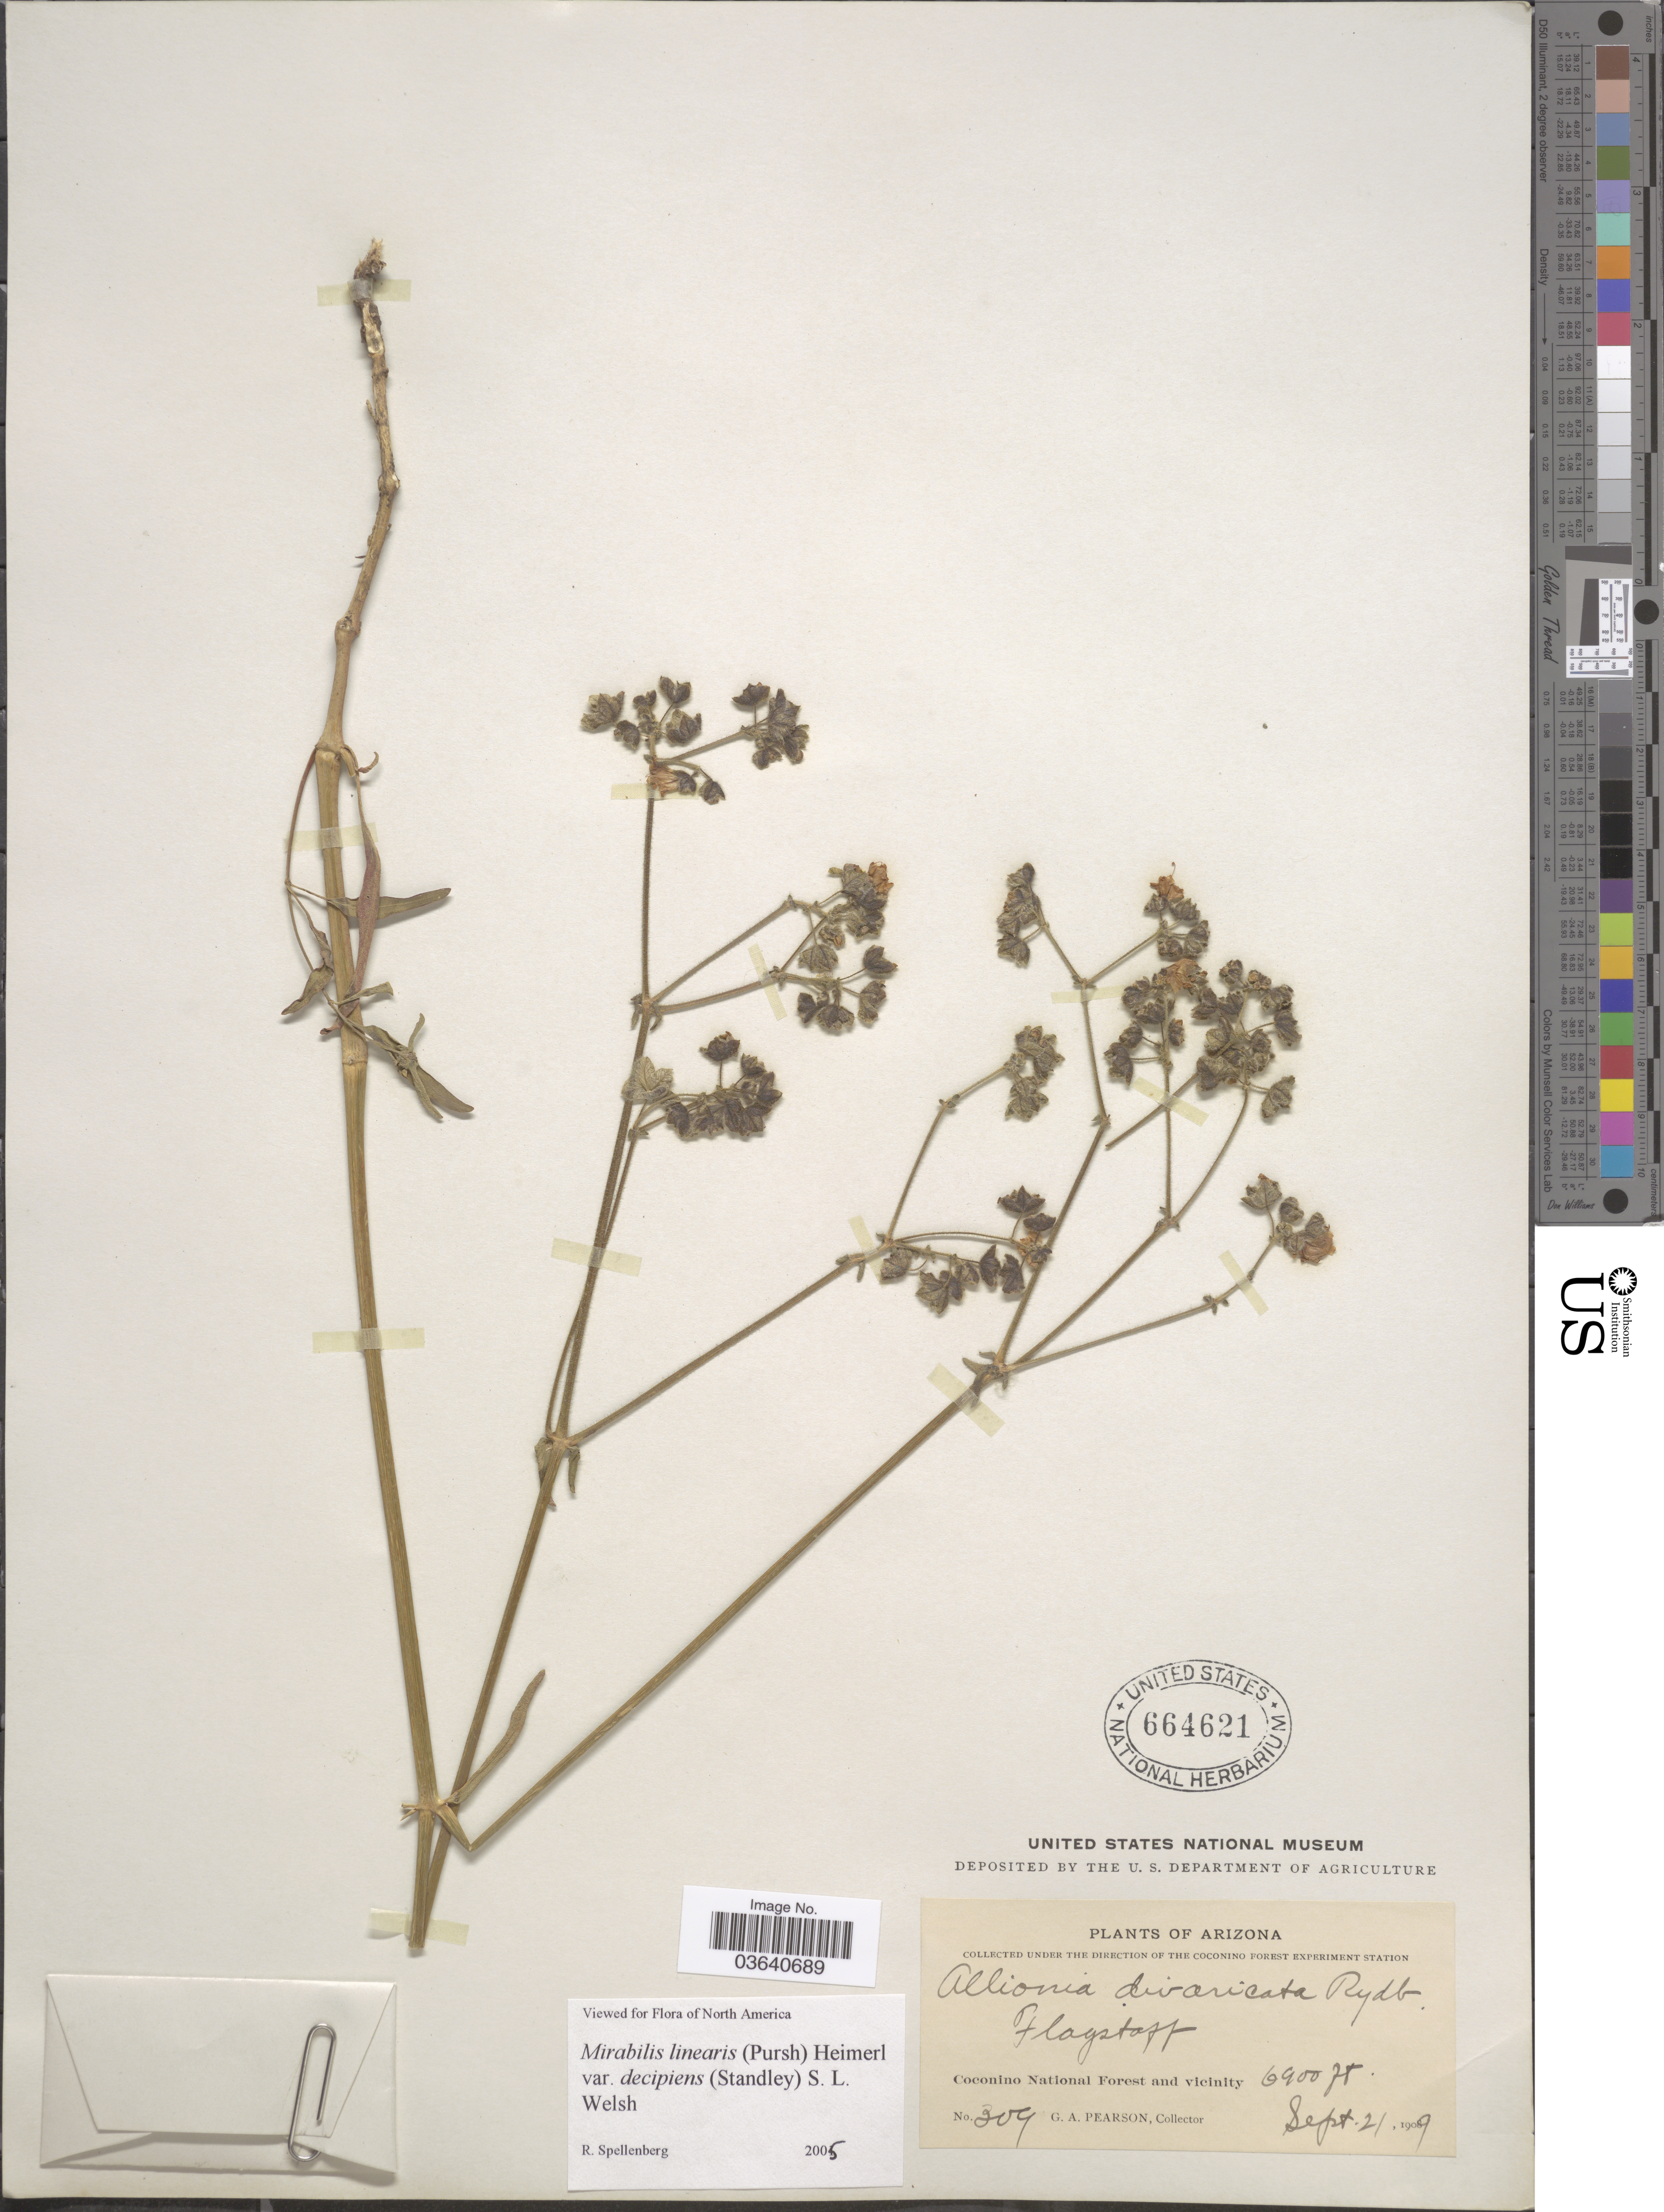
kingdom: Plantae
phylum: Tracheophyta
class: Magnoliopsida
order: Caryophyllales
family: Nyctaginaceae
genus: Mirabilis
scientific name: Mirabilis linearis var. decipiens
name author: (Standl.) S.L. Welsh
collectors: G. Pearson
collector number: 309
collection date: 1909-09-21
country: United States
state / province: Arizona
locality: Flagstaff, Coconino National Forest and vicinity.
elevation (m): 2103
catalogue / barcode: US 664621